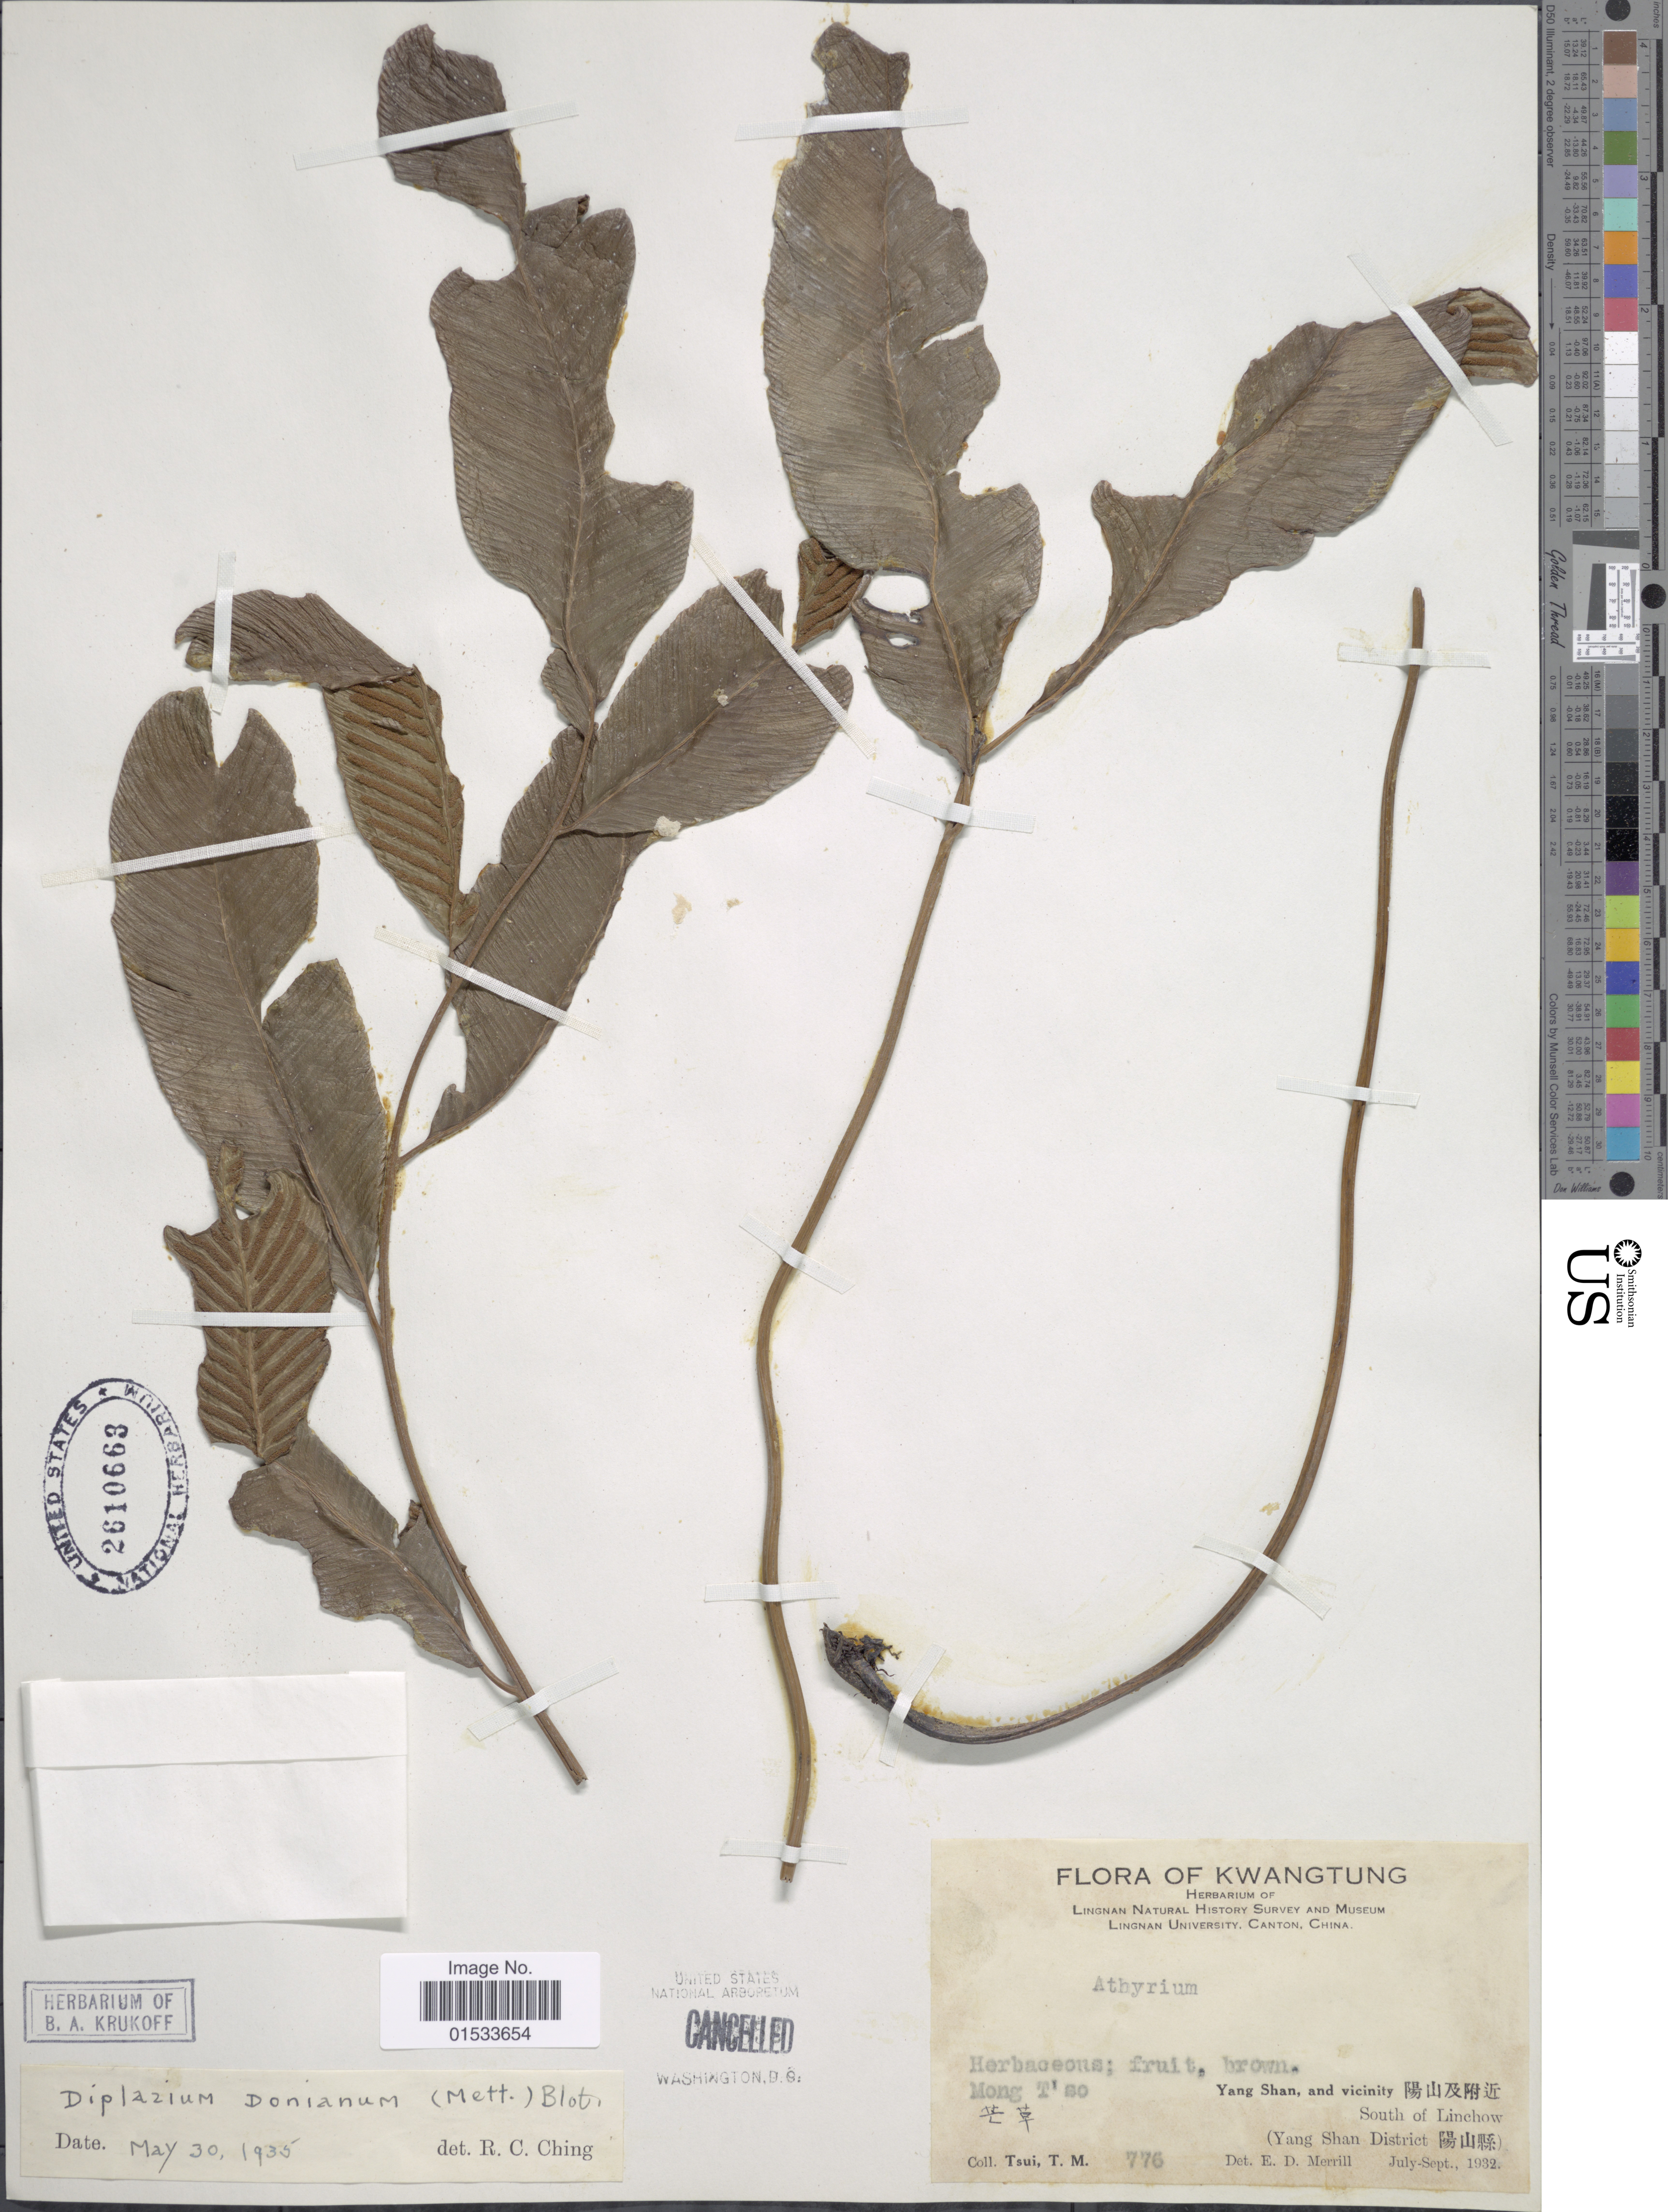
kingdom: Plantae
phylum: Tracheophyta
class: Polypodiopsida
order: Polypodiales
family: Athyriaceae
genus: Diplazium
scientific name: Diplazium donianum var. donianum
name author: (Mett.) Tardieu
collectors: T. Tsui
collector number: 776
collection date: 1932-07/1932-09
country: China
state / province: Guangdong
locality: Kwantung, Mong T'so, Yang Shan, and vicinity South of Linchow (Yang Shan District)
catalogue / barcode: US 2610663